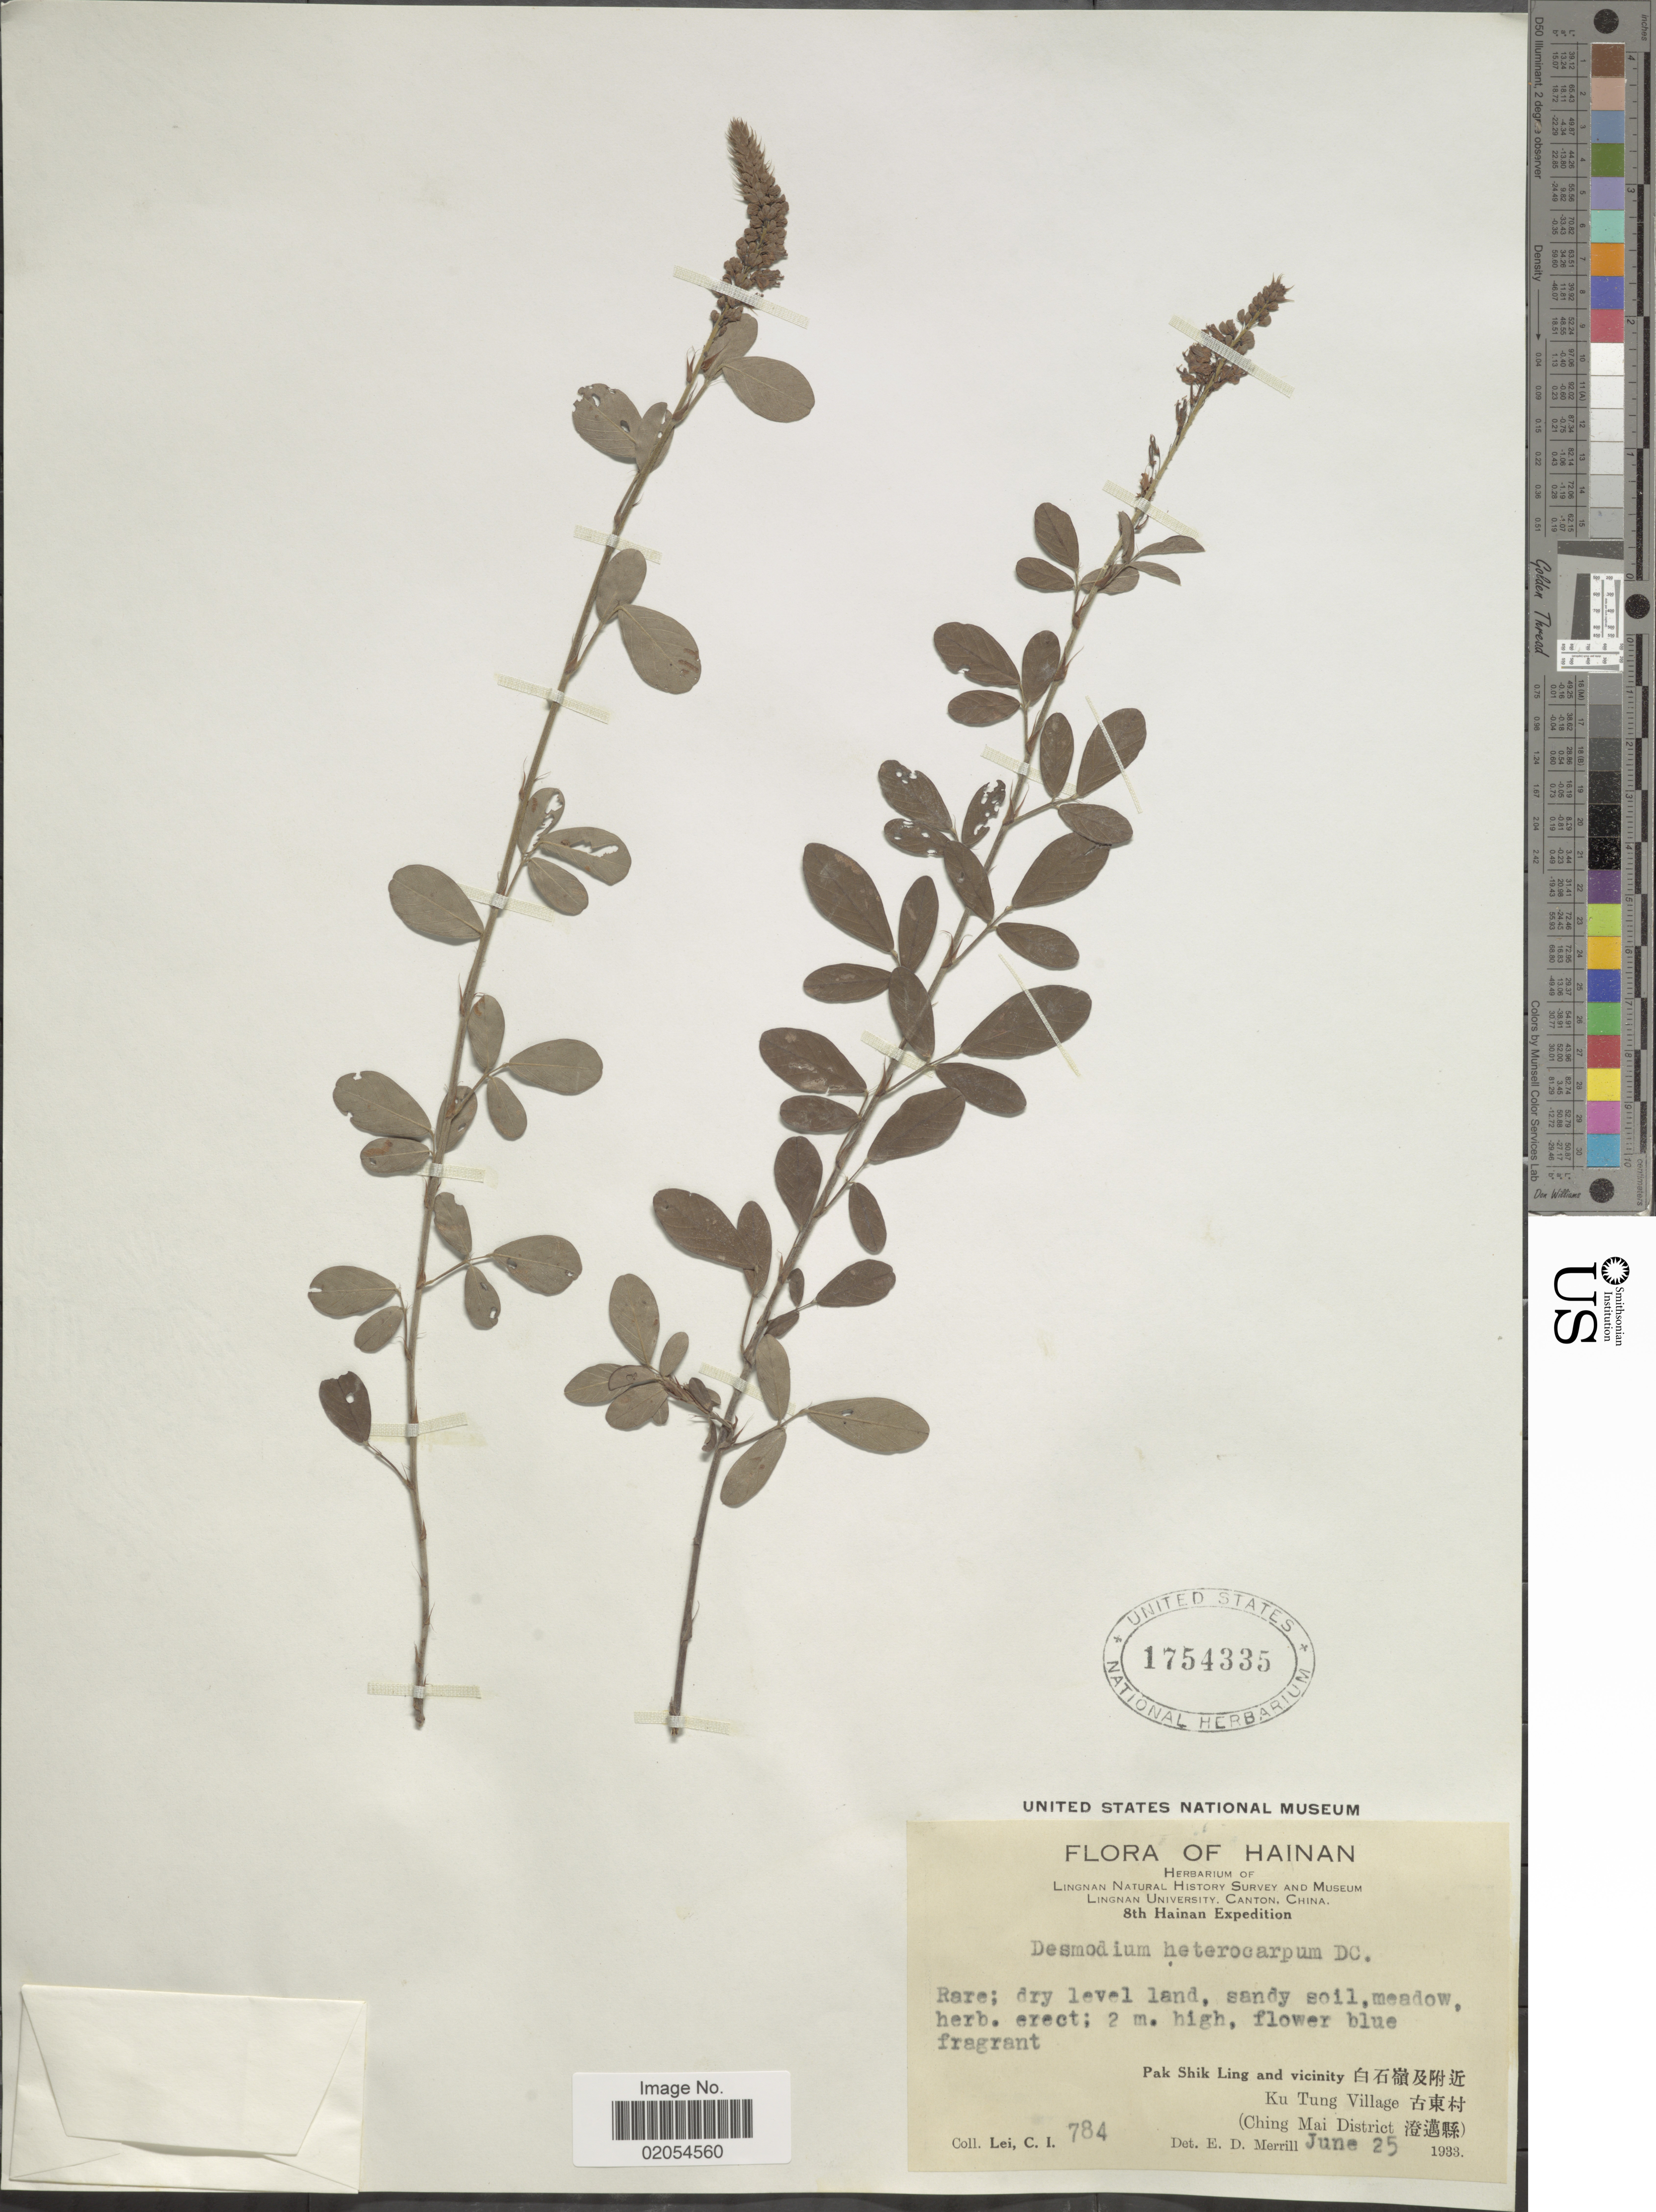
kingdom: Plantae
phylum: Tracheophyta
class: Magnoliopsida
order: Fabales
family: Fabaceae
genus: Grona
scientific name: Grona heterocarpos var. strigosa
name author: (Meeuwen) H. Ohashi & K. Ohashi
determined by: Strong, Mark T., (BOT), Smithsonian Institution - National Museum of Natural History (UNITED STATES)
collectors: C. I. Lei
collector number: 784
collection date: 1933-06-25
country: China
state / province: Hainan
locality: Pak Shik Ling and vicinity, Ku Tung VIllage (Ching Mai District)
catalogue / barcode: US 1754335